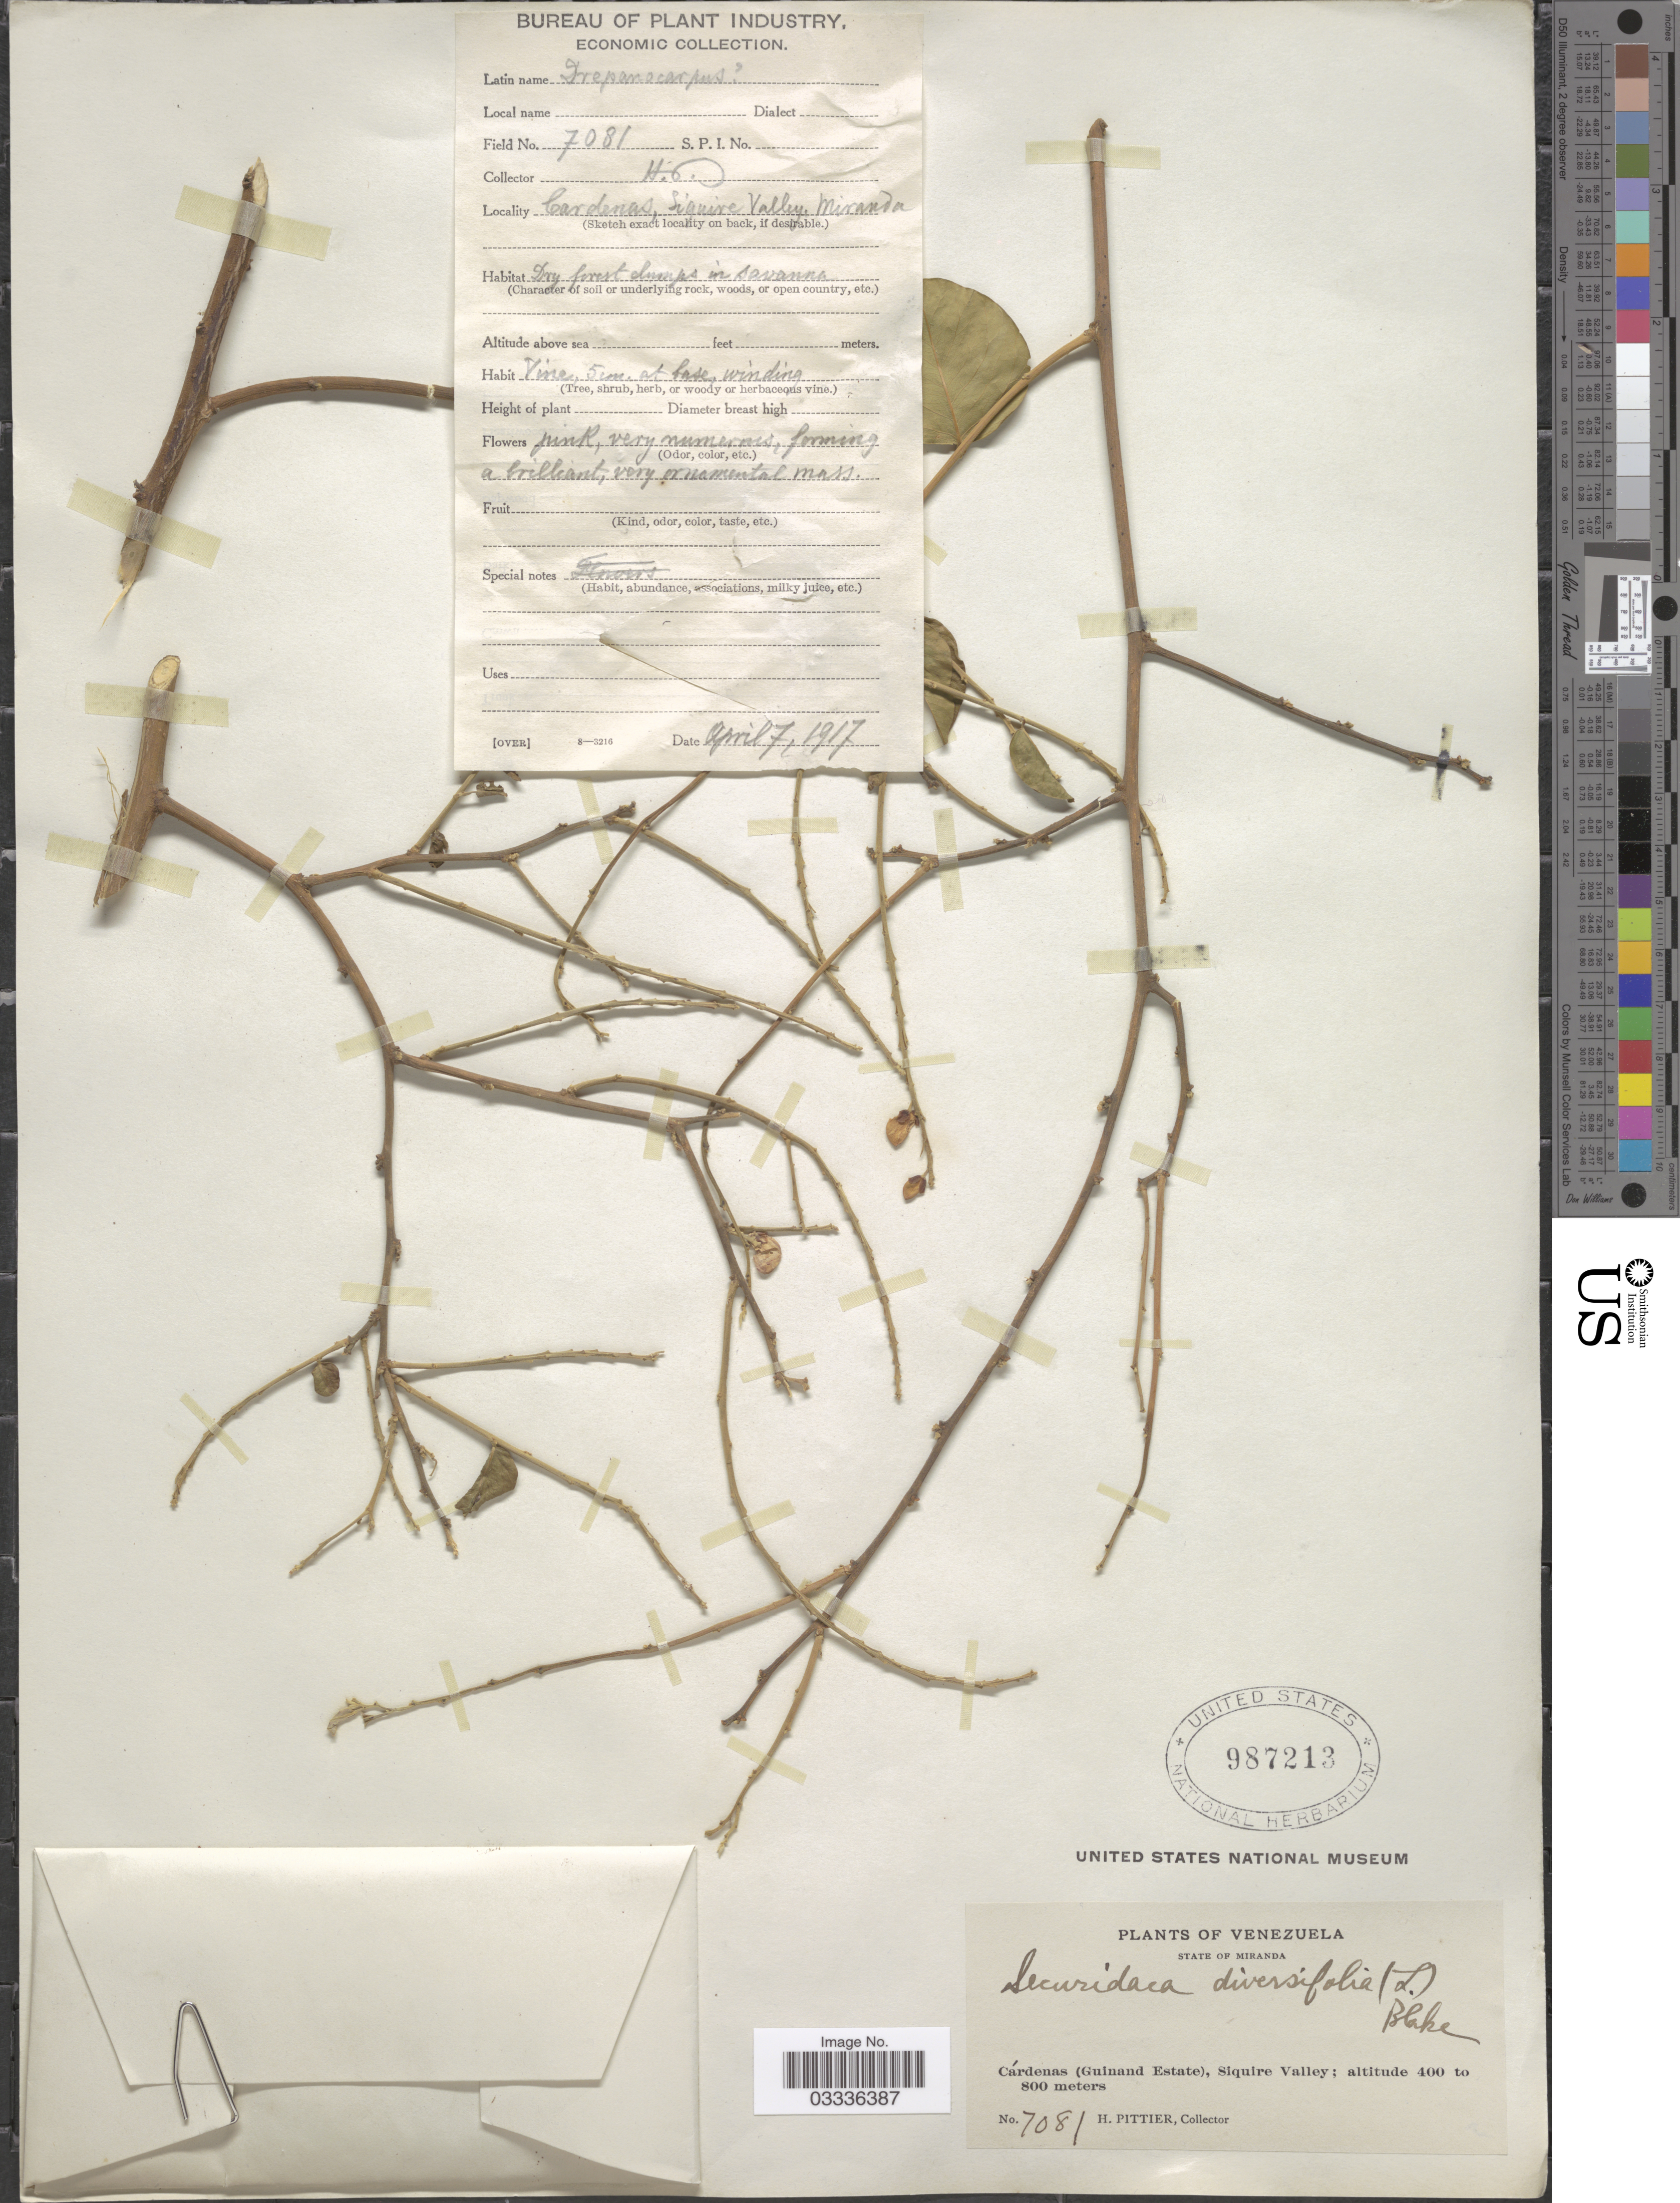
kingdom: Plantae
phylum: Tracheophyta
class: Magnoliopsida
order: Fabales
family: Polygalaceae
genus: Securidaca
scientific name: Securidaca diversifolia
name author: (L.) S.F. Blake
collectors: H. F. Pittier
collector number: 7081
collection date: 1917-04-07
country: Venezuela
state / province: Miranda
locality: Cárdenas (Guinand Estate), Siquire Valley.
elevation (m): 400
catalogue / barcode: US 987213